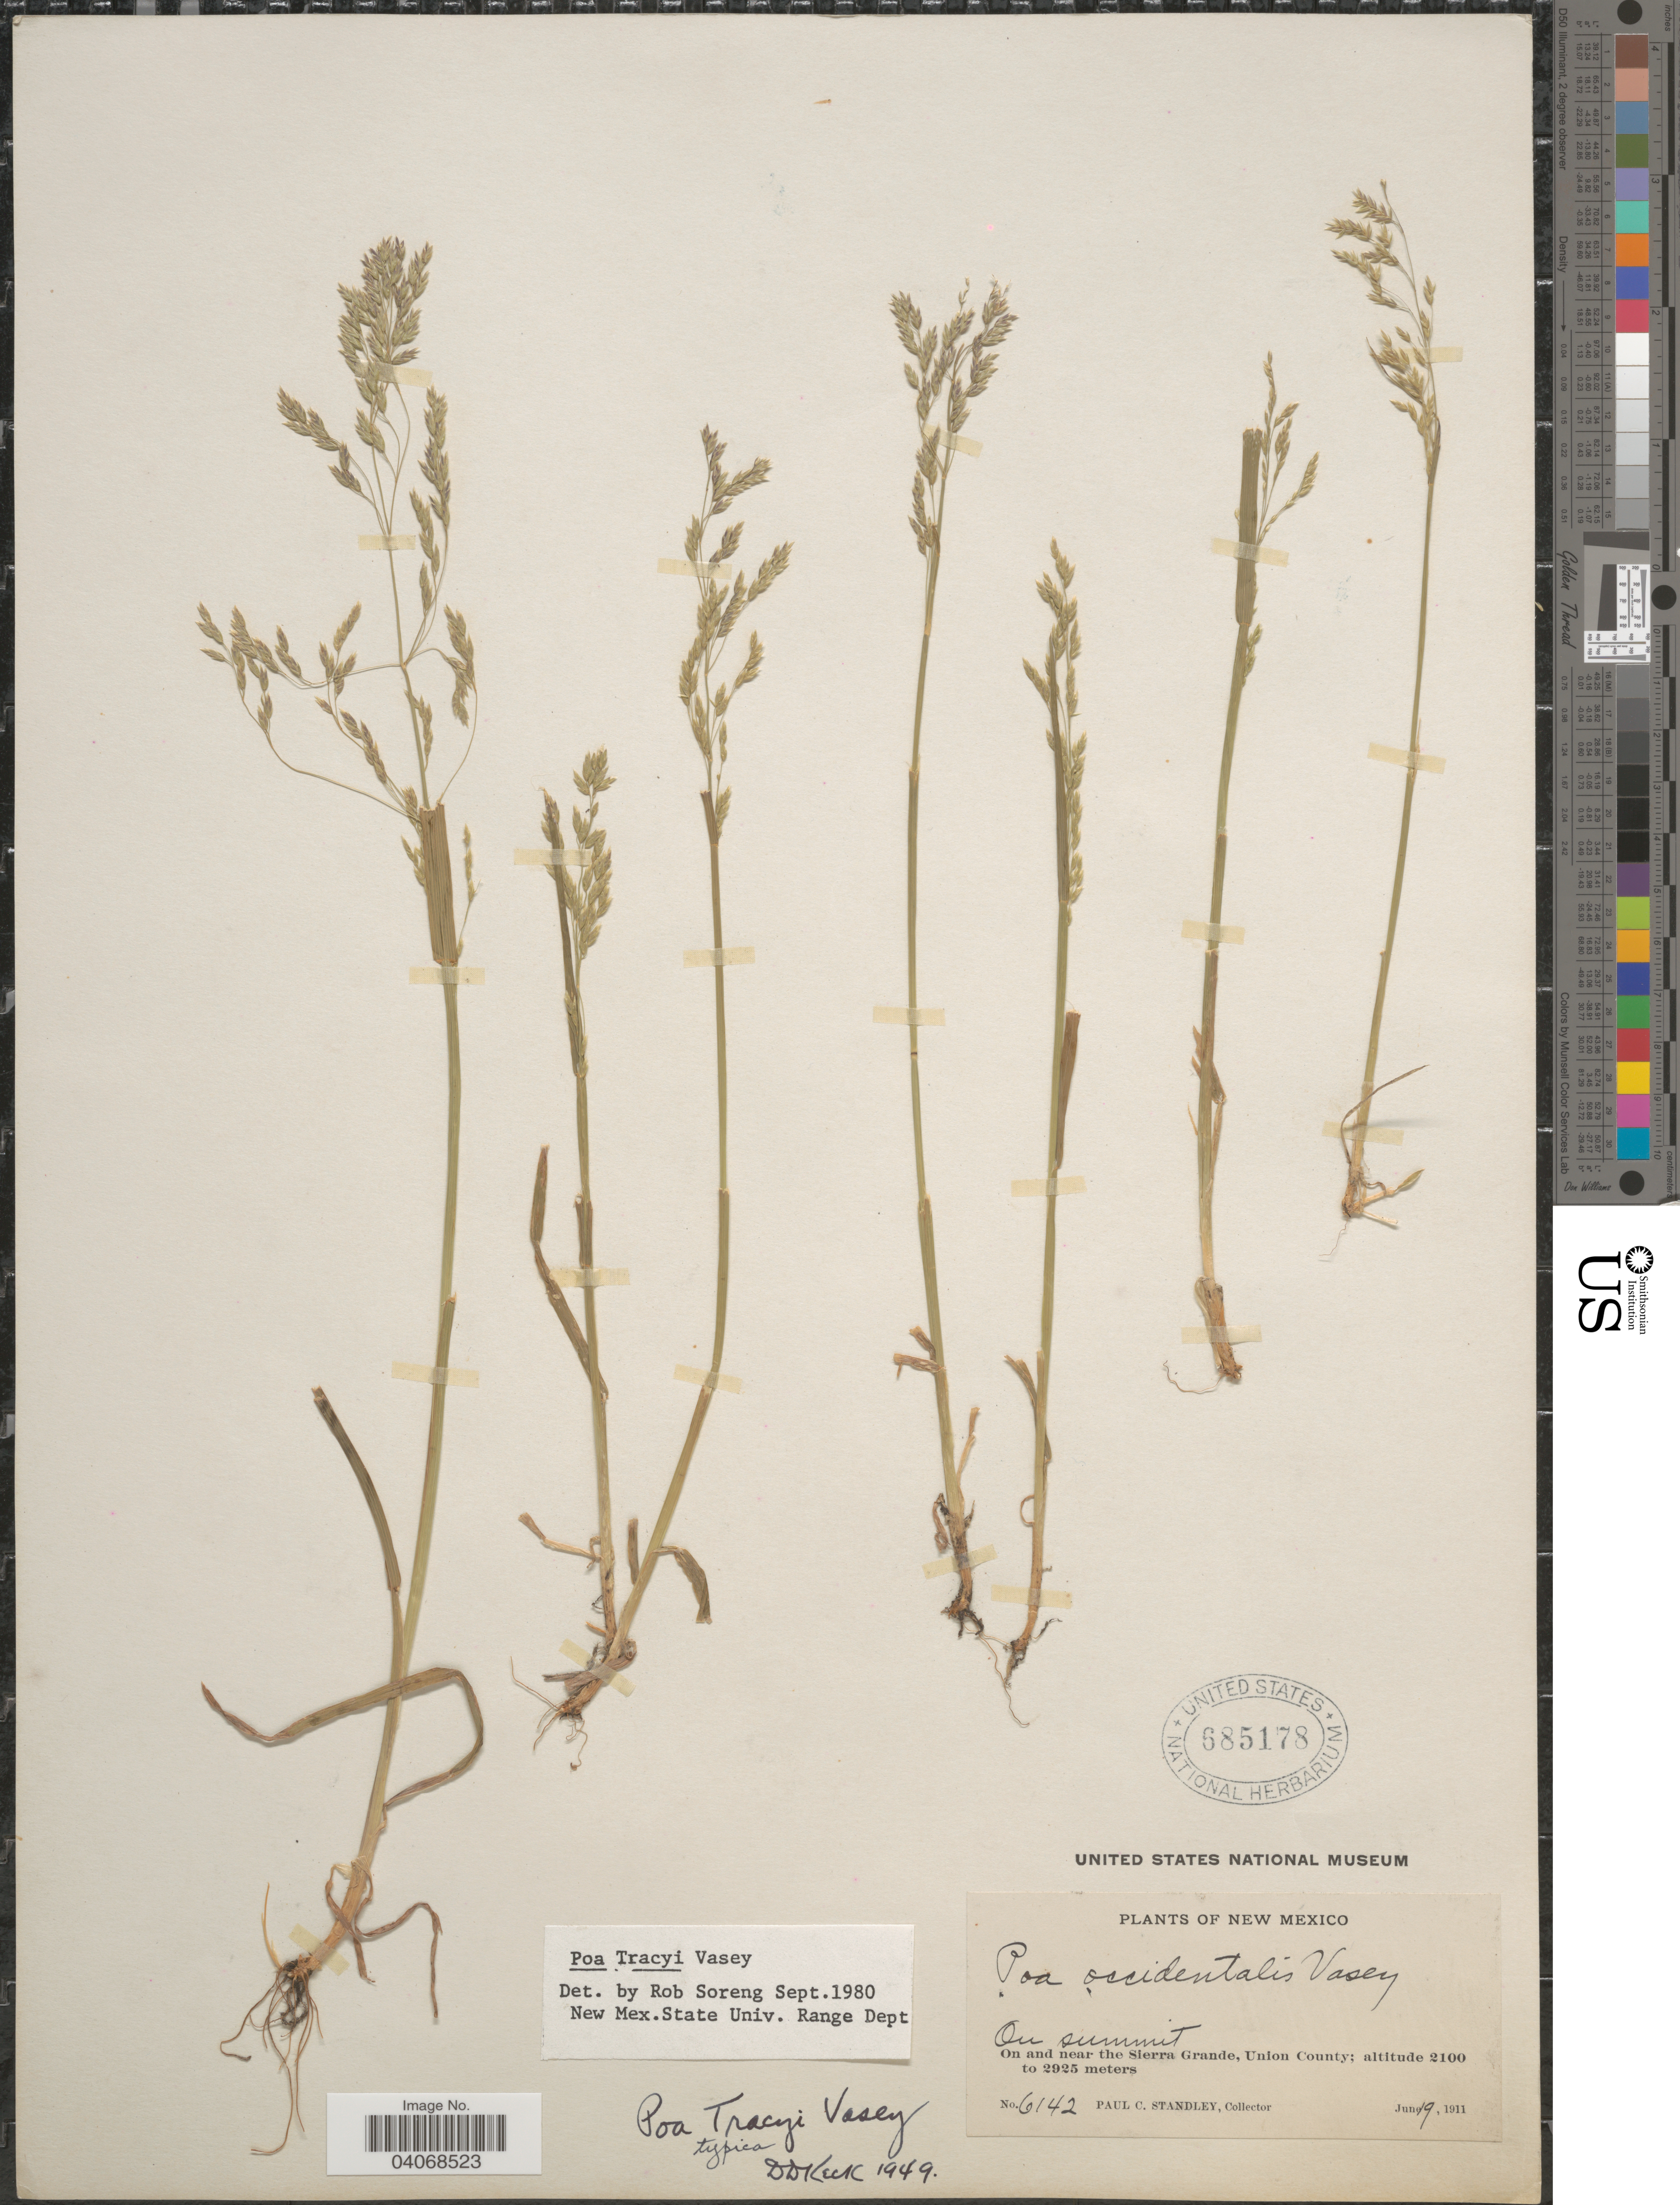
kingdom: Plantae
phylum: Tracheophyta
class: Liliopsida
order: Poales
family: Poaceae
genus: Poa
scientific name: Poa tracyi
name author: Vasey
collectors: P. C. Standley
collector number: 6142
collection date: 1911-06-19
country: United States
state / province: New Mexico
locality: On summit. On and near the Sierra Grande, Union County.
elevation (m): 2100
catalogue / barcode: US 685178